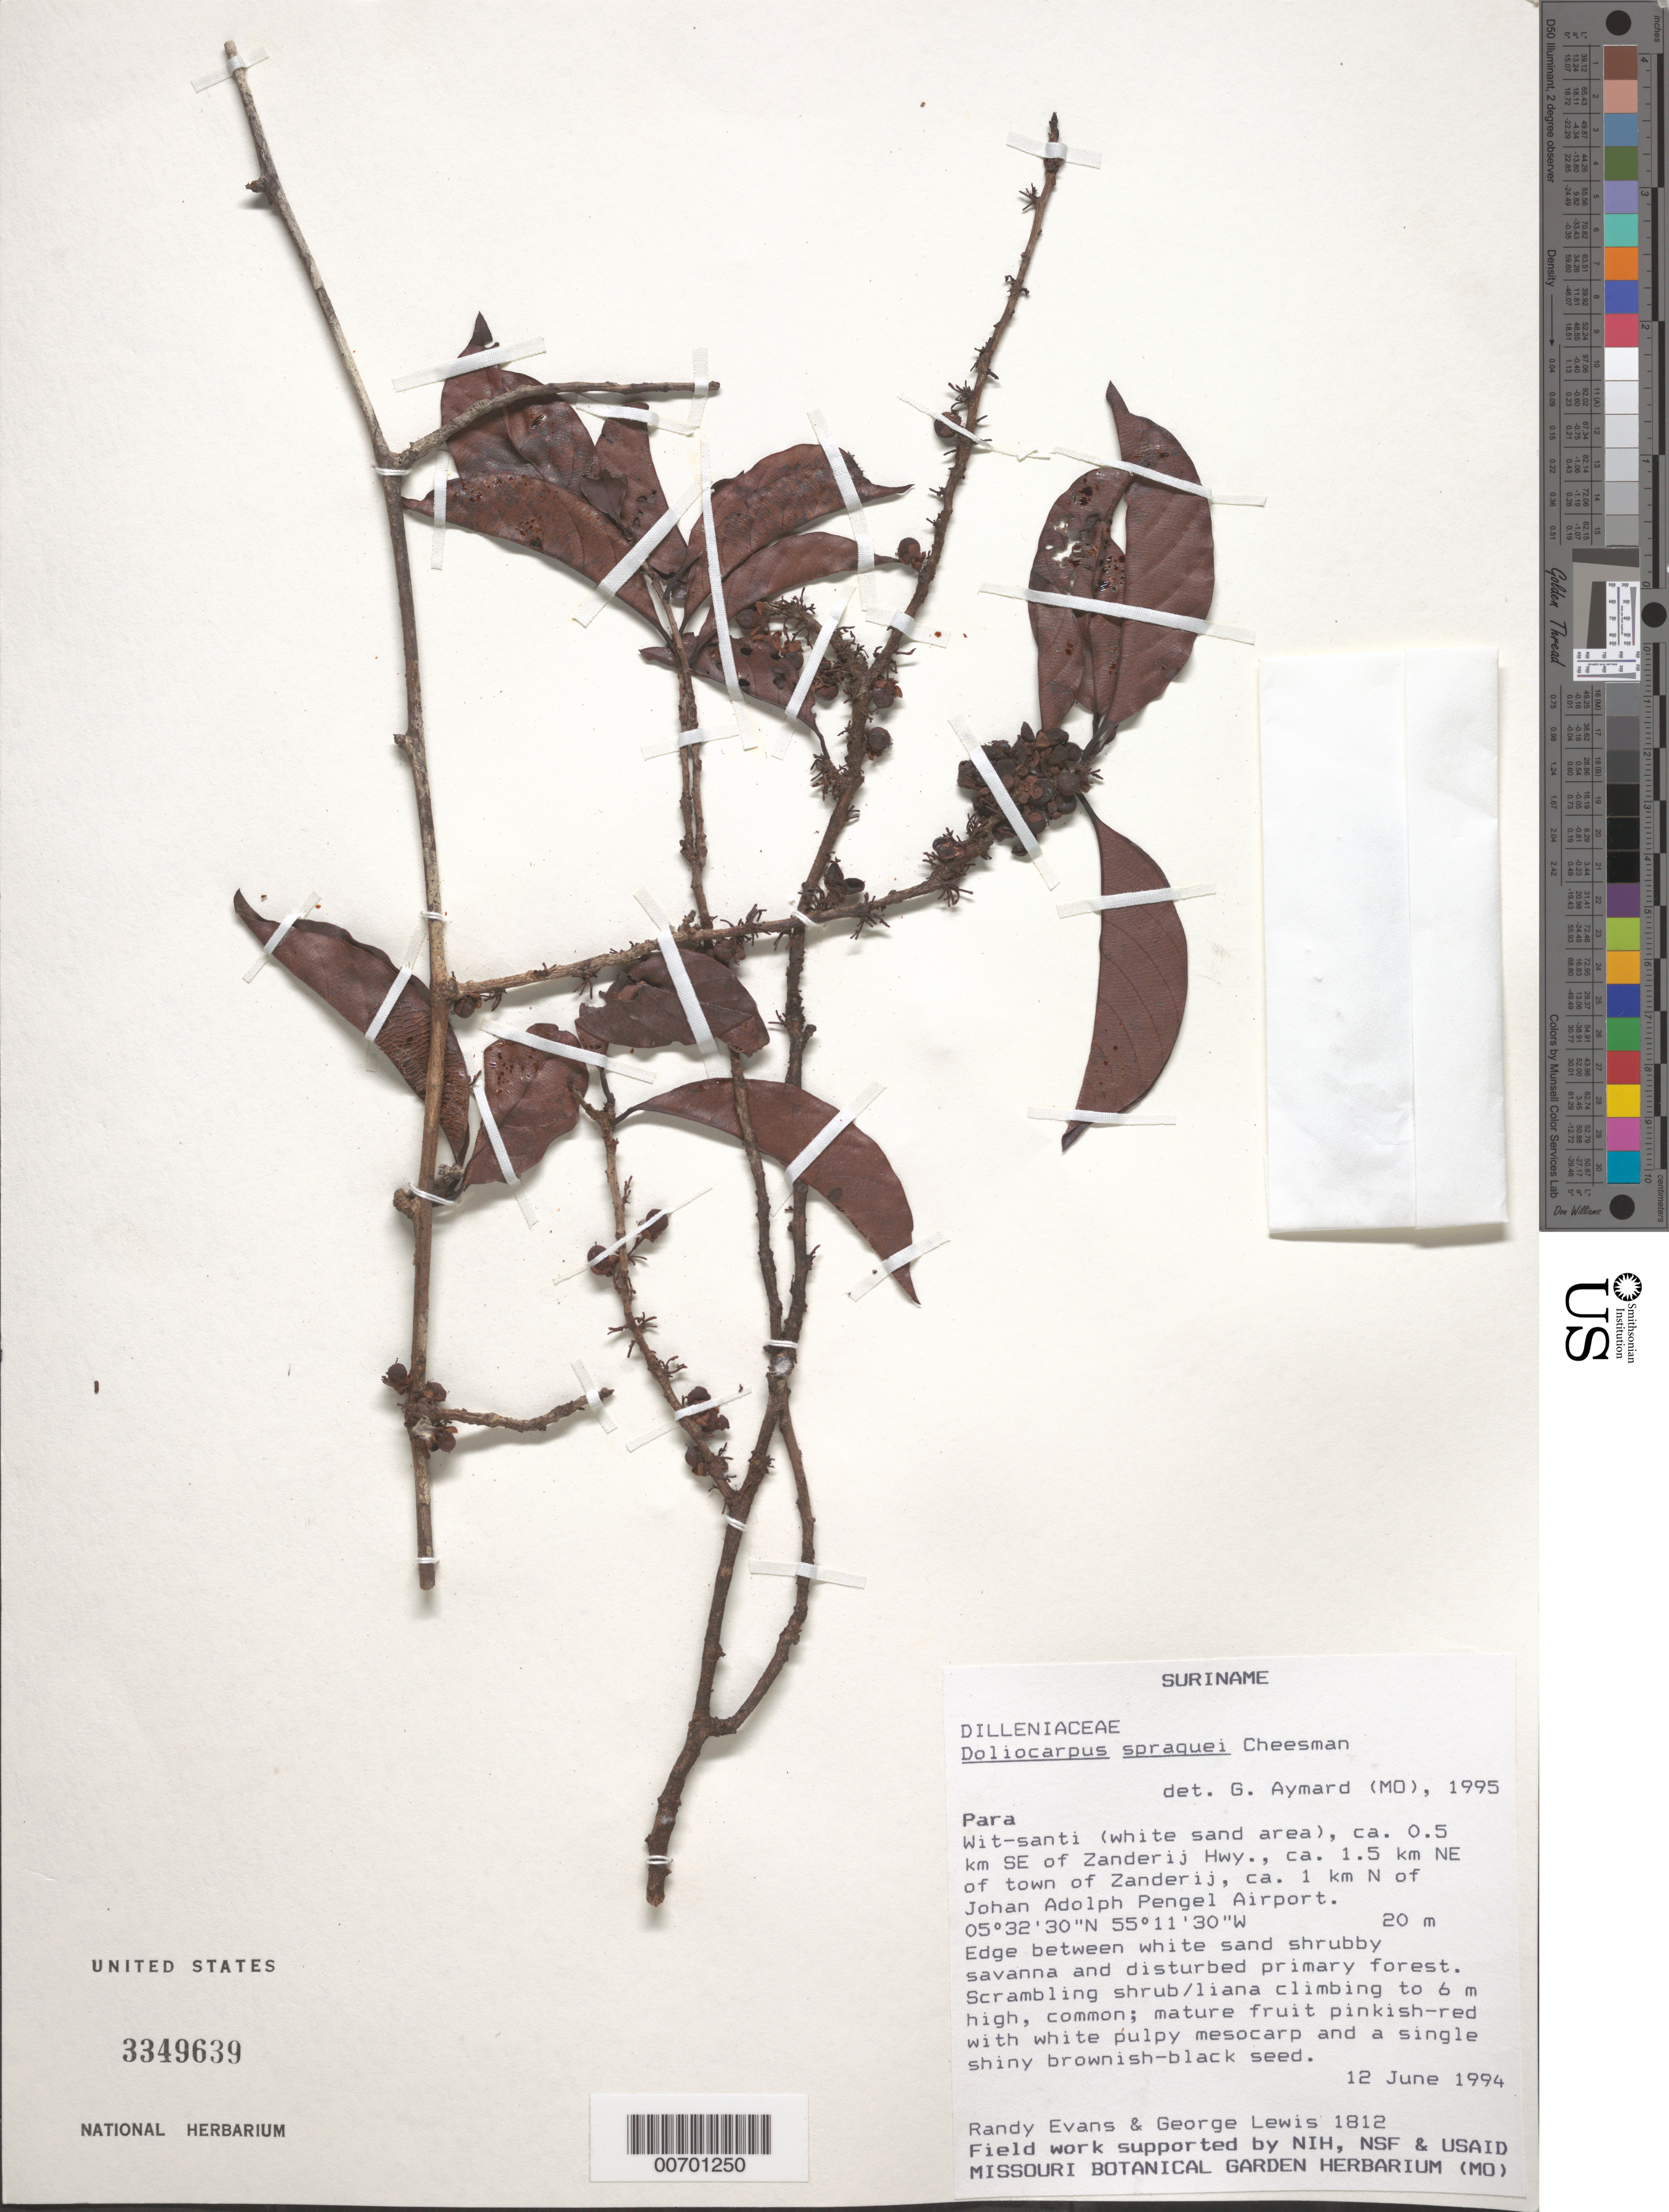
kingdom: Plantae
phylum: Tracheophyta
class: Magnoliopsida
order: Dilleniales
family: Dilleniaceae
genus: Doliocarpus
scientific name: Doliocarpus spraguei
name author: Cheesman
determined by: Aymard C., G. A., (PORT), Univ. Nac. Exp. de los Llanos Ezequiel Zamora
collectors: R. Evans & G. Lewis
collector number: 1812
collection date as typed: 12-Jun-94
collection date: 1994-06-12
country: Suriname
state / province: Para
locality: Wit-santi, ca. 0.5 km SE of Zanderij Hwy., 1.5 km NE of town of Zanderij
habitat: Edge betw. white sand shrubby savanna and disturbed primary forest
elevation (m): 20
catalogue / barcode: US 3349639